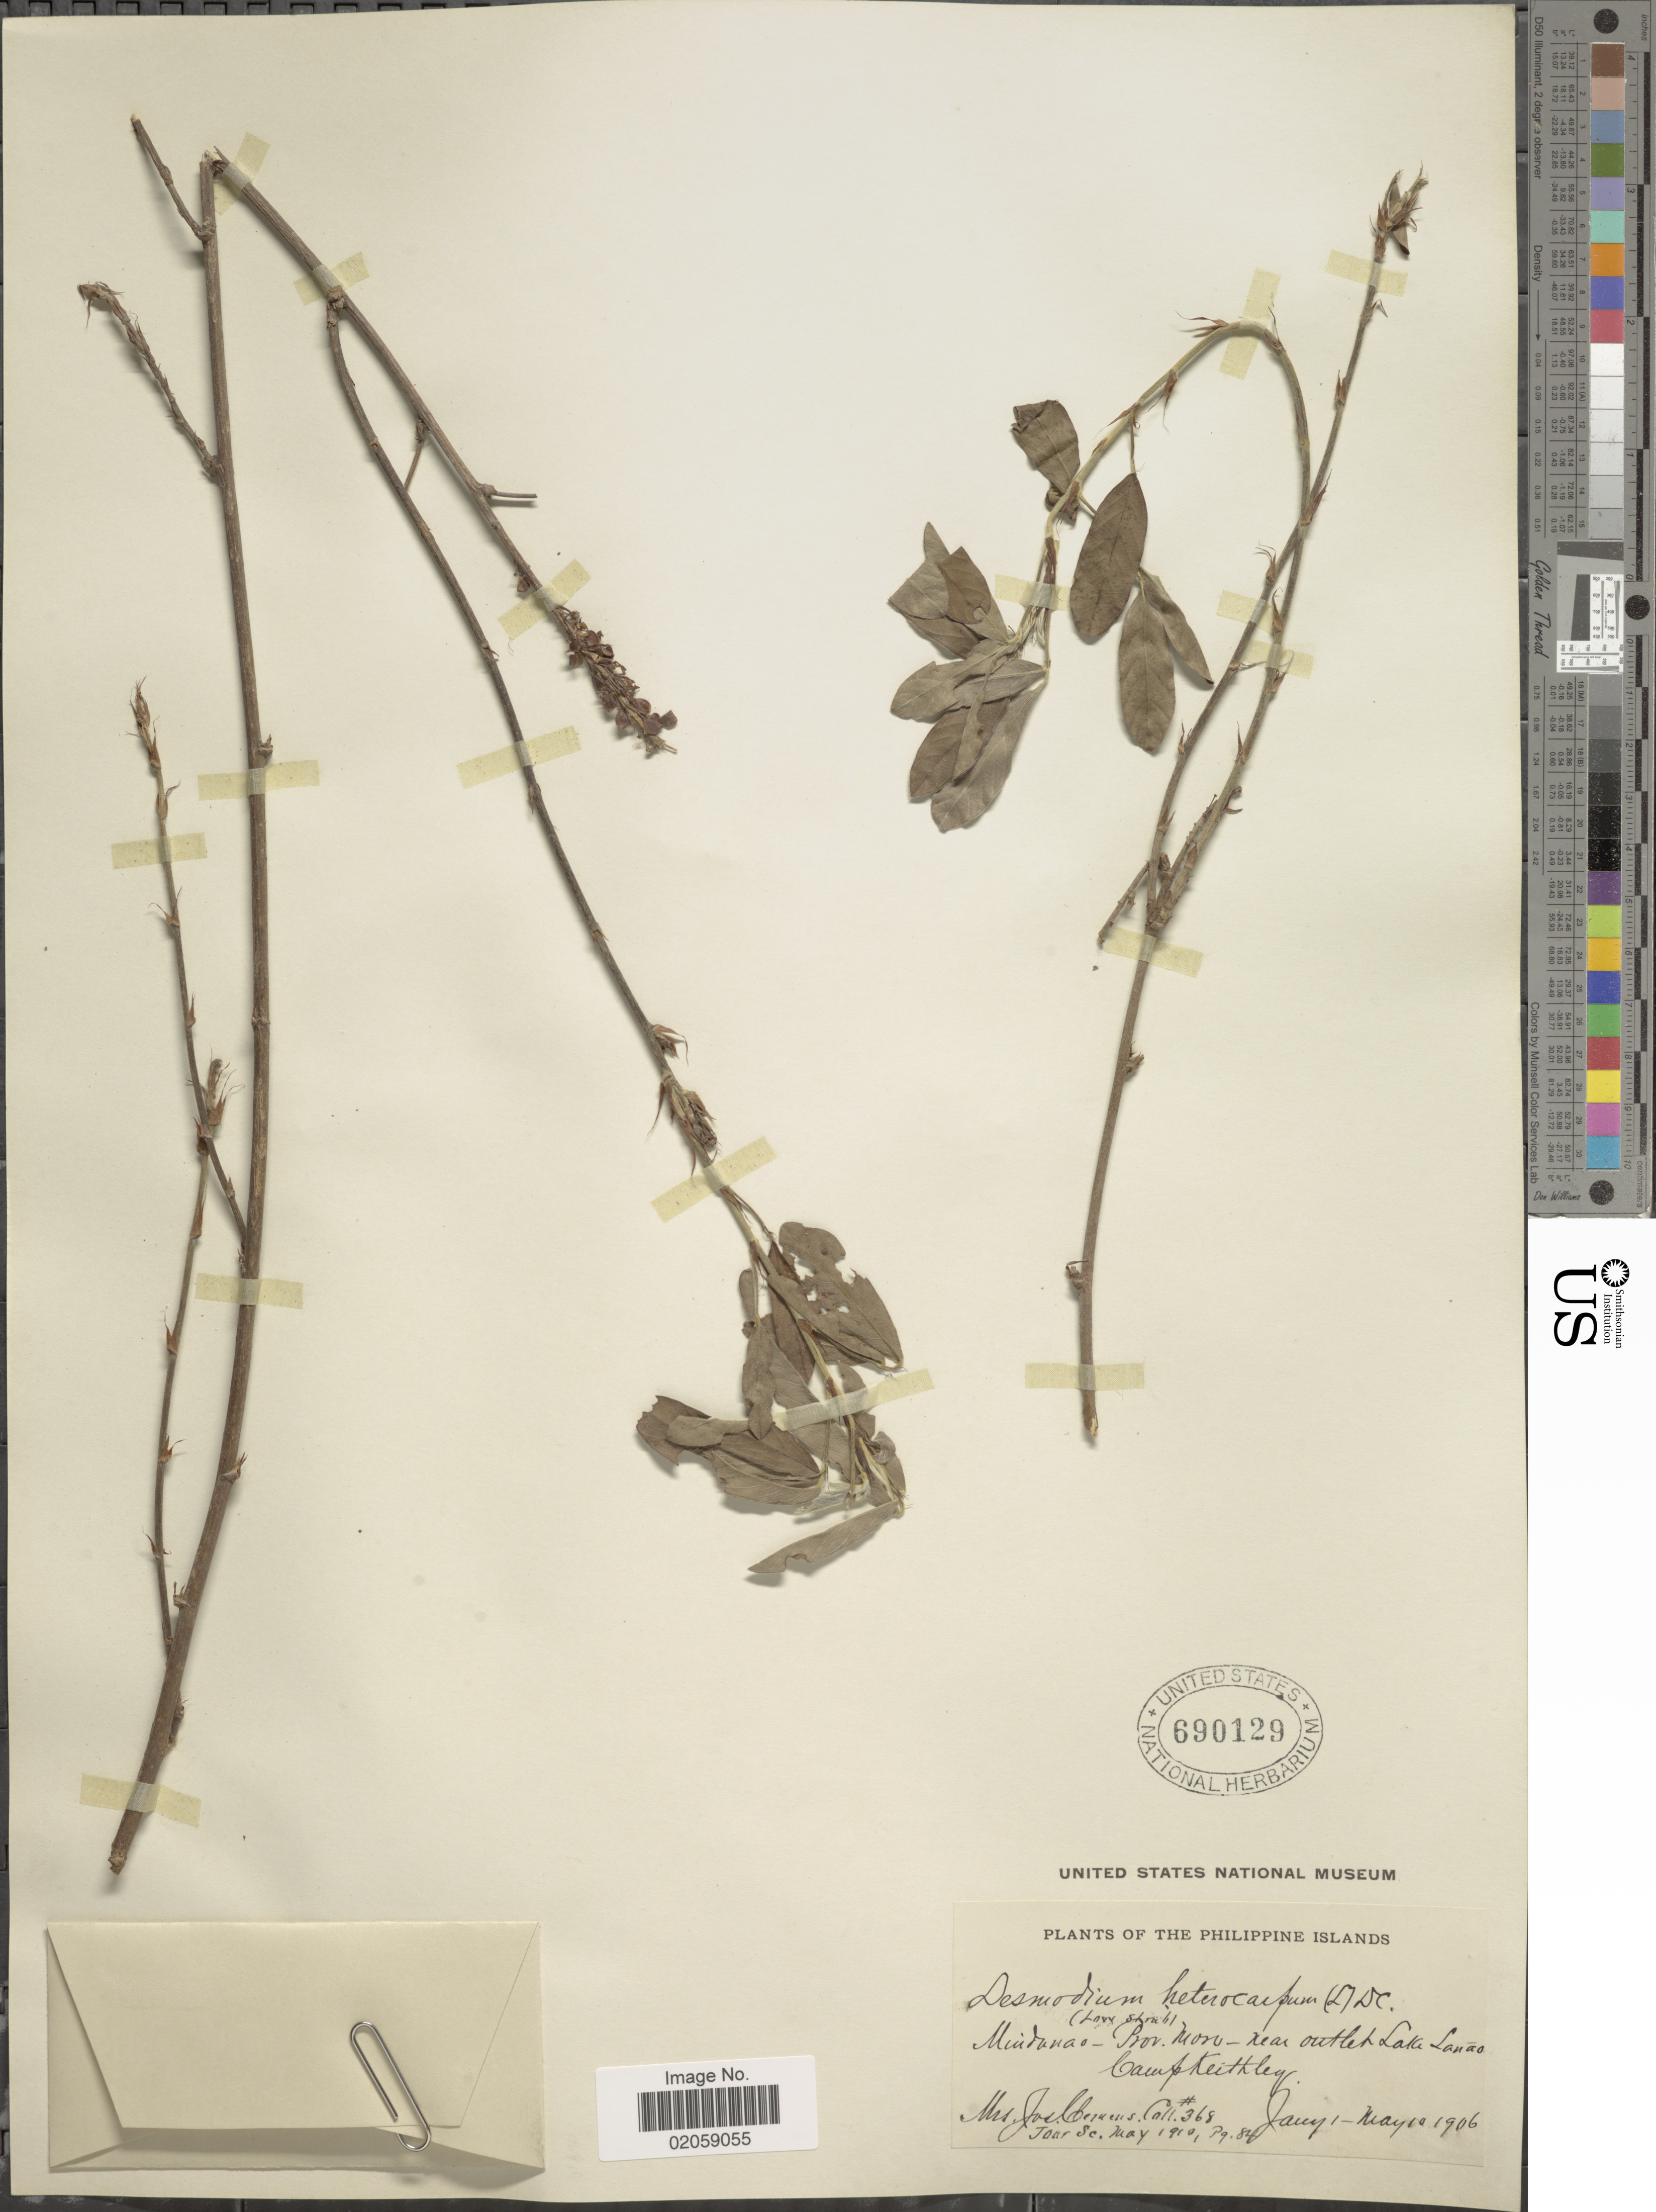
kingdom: Plantae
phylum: Tracheophyta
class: Magnoliopsida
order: Fabales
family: Fabaceae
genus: Grona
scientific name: Grona heterocarpos var. strigosa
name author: (Meeuwen) H. Ohashi & K. Ohashi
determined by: Strong, Mark T., (BOT), Smithsonian Institution - National Museum of Natural History (UNITED STATES)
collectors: J. Clemens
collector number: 368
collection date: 1906-01-01/1906-05-10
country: Philippines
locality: Philippine Islands. Mindanao - Prov. Moro - near outlet Lake Lanão. Camp Keithley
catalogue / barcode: US 690129